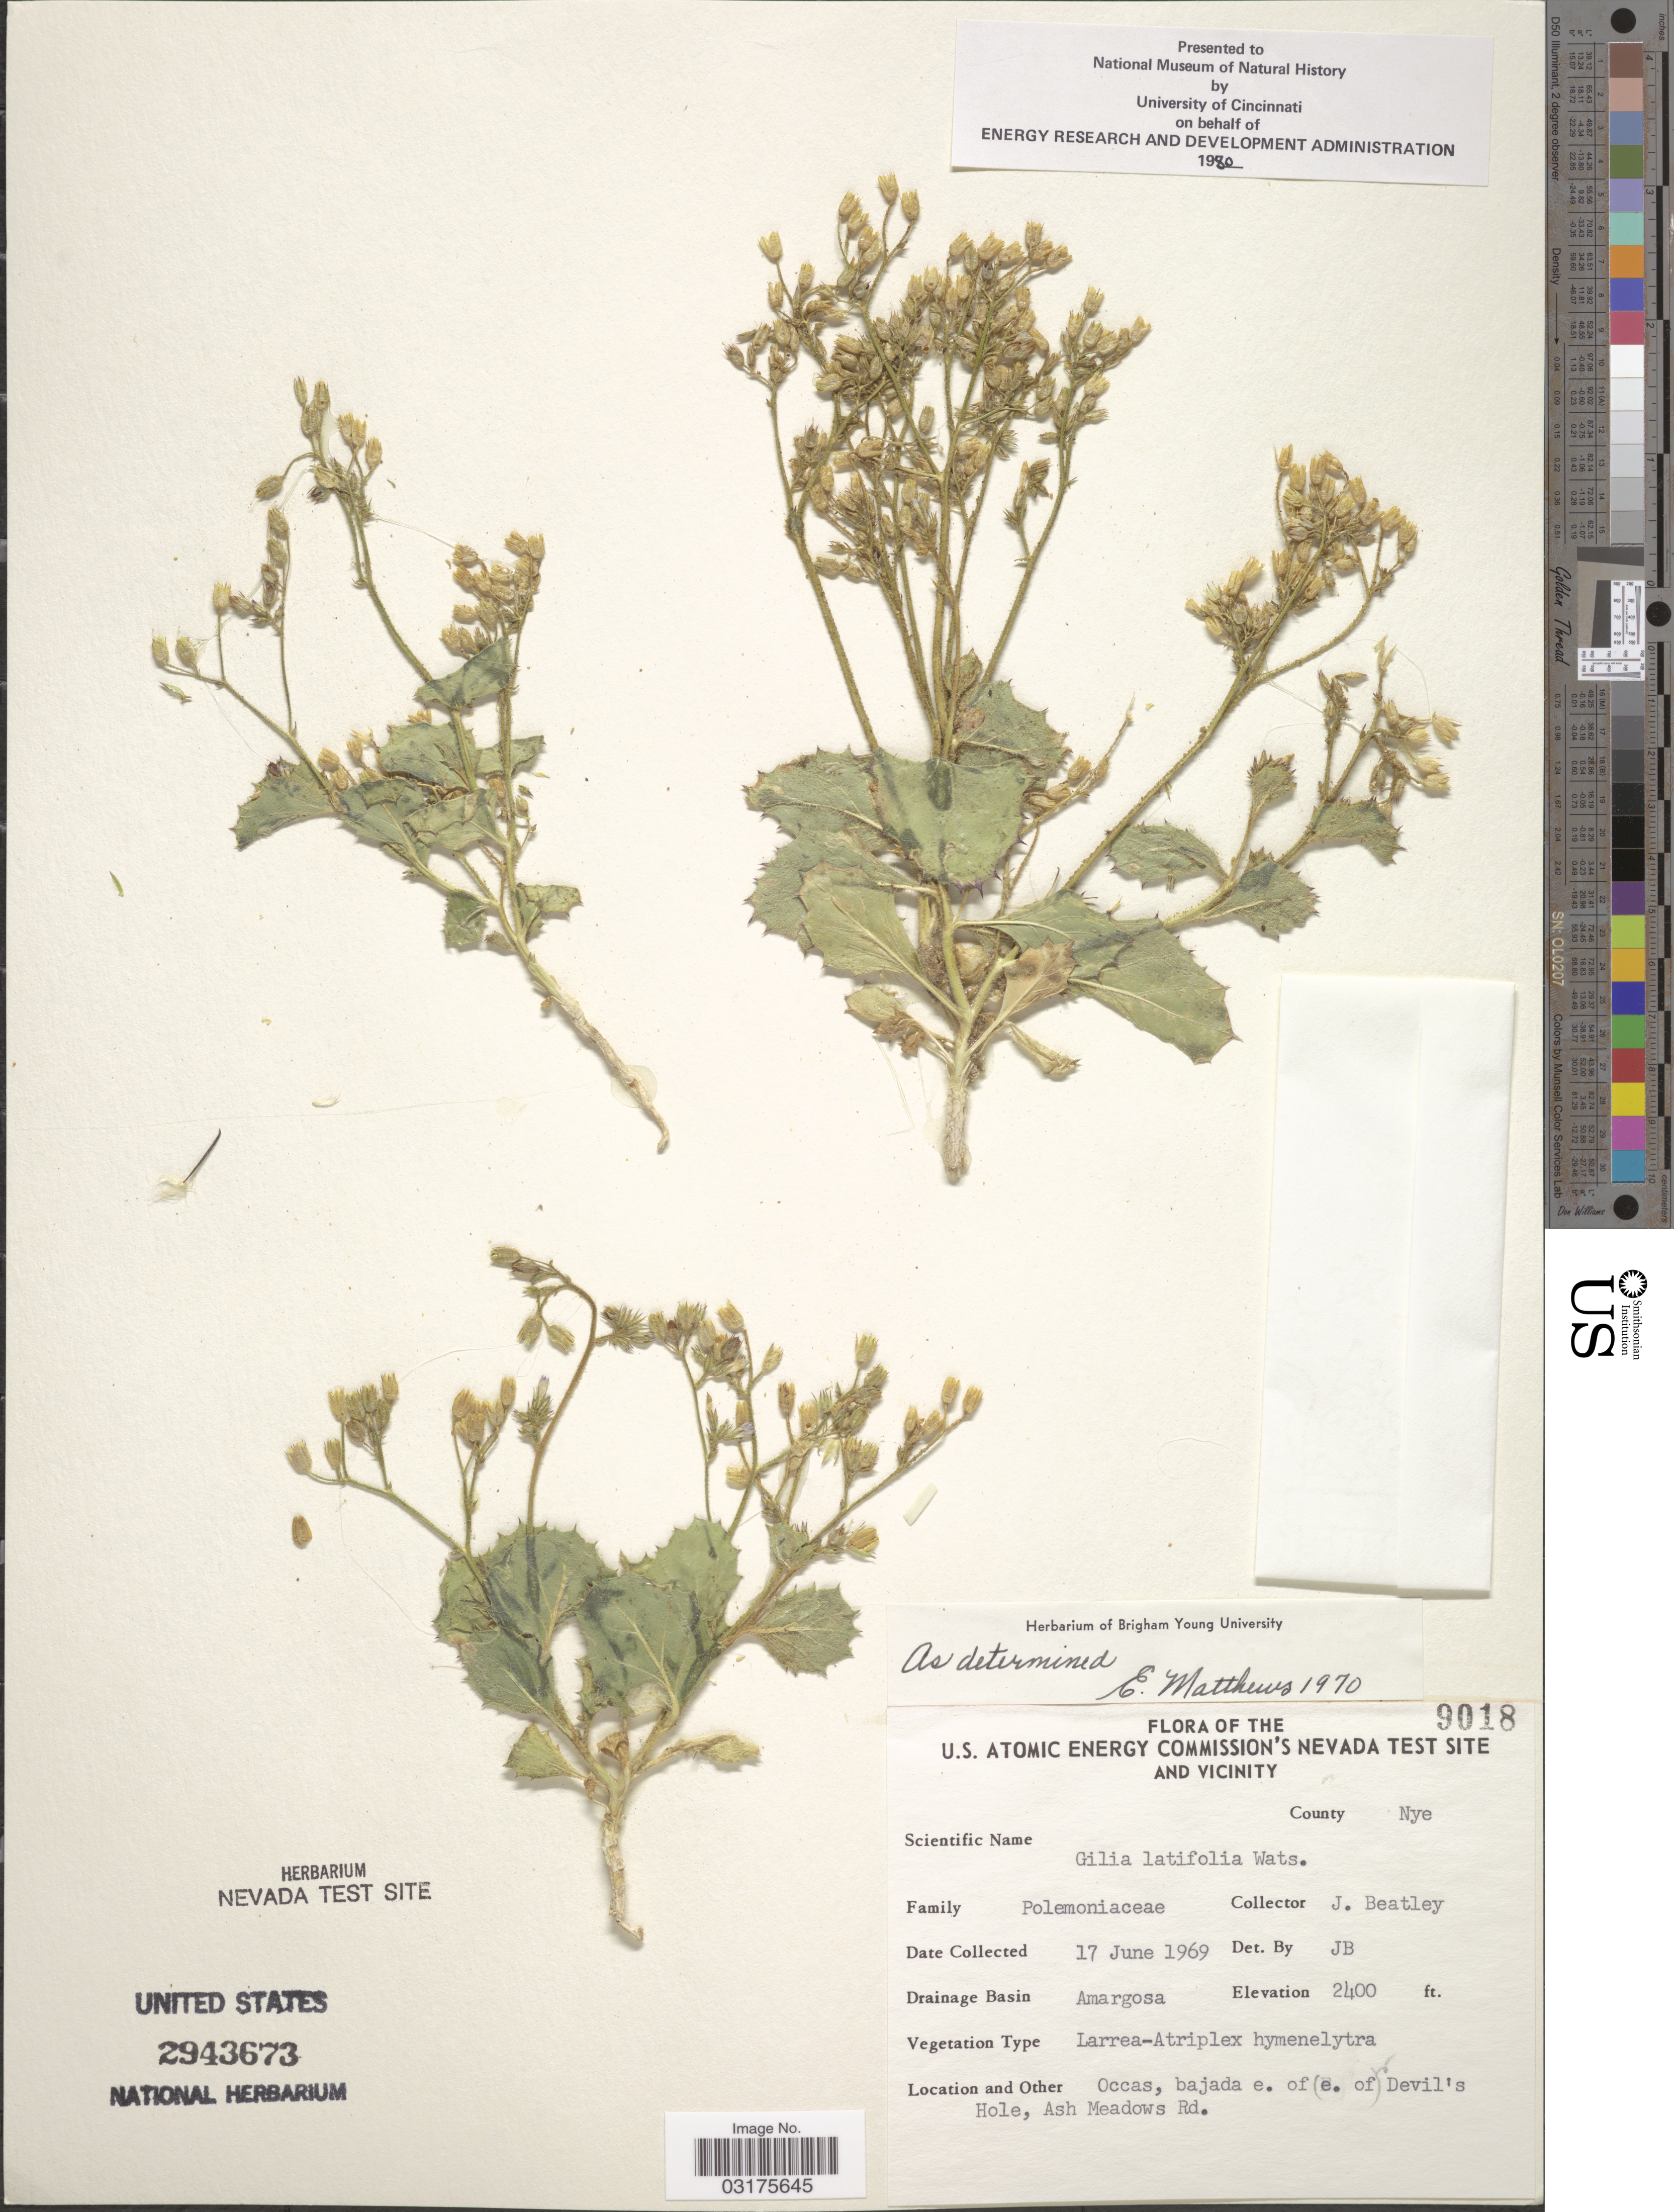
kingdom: Plantae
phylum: Tracheophyta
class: Magnoliopsida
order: Ericales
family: Polemoniaceae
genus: Aliciella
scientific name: Aliciella latifolia subsp. latifolia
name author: (S. Watson) J.M. Porter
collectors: J. C. Beatley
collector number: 9018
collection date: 1969-06-17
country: United States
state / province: Nevada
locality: U.S. Atomic Energy Commission's Nevada Test Site and Vicinity, County Nye, Drainage Basin Amargosa, Occas, bajada e. of (e. of) Devil's Hole, Ash Meadows Rd.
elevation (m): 732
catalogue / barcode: US 2943673